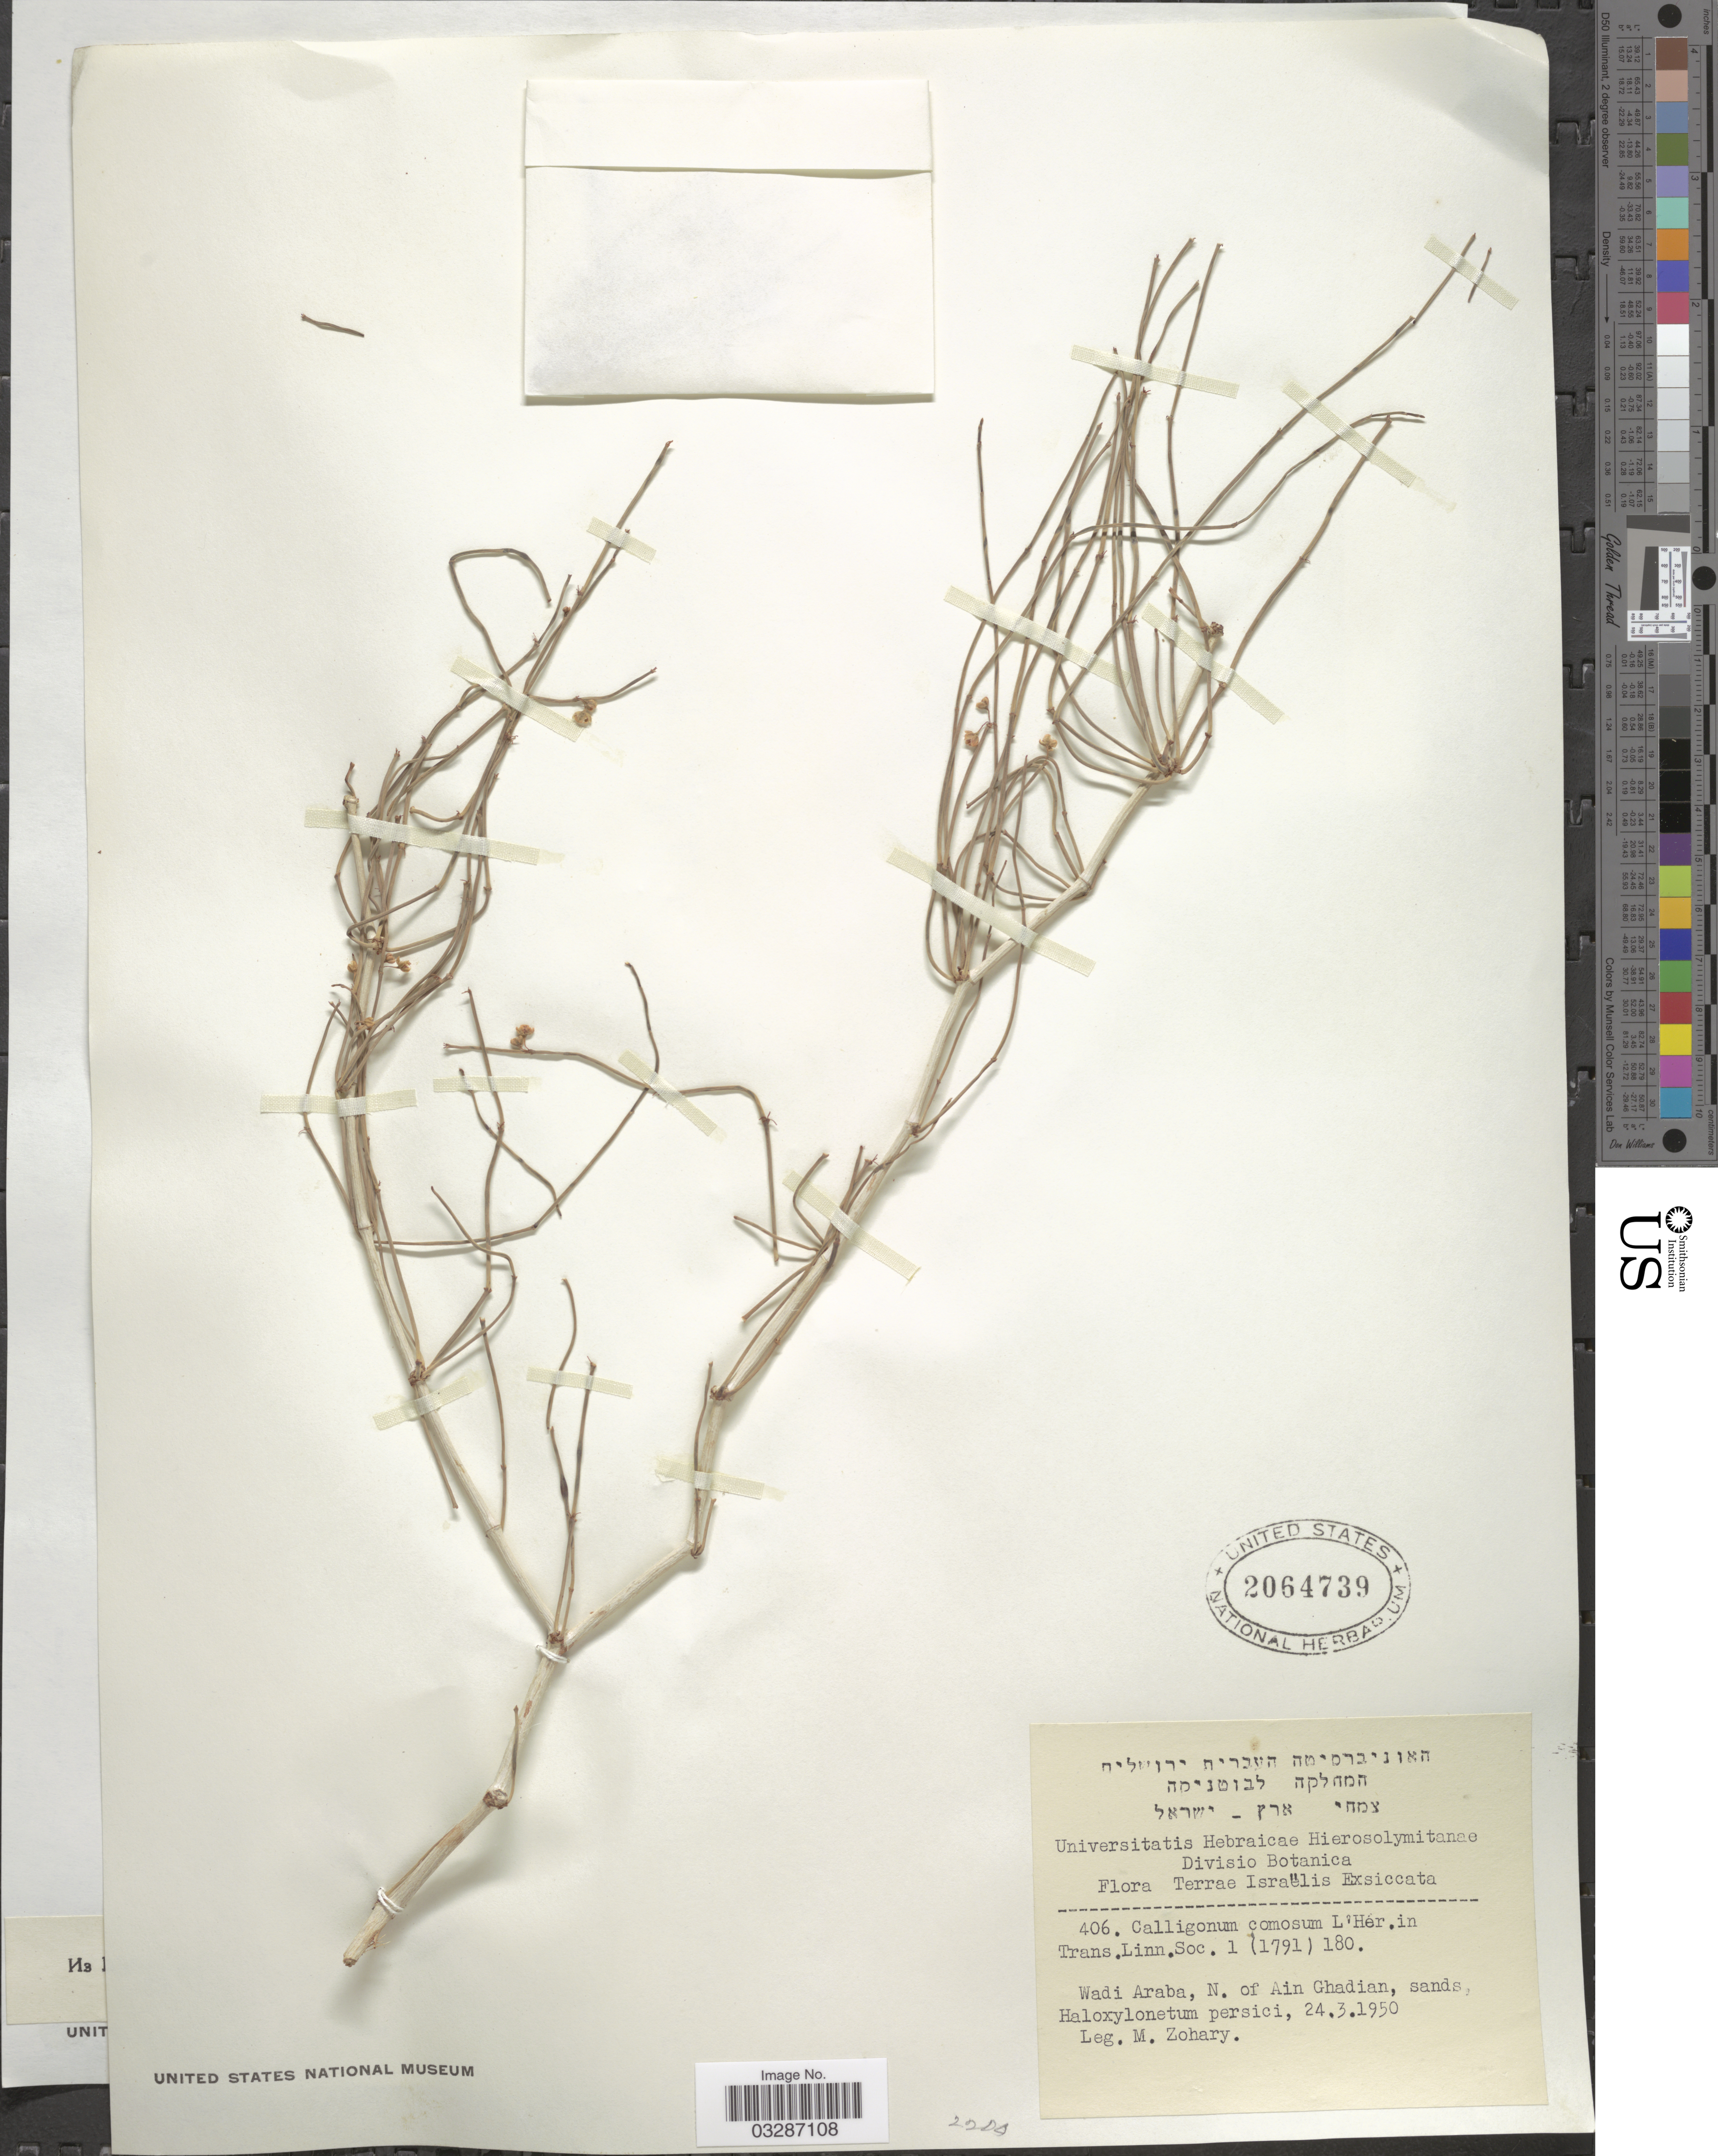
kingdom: Plantae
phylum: Tracheophyta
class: Magnoliopsida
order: Caryophyllales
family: Polygonaceae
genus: Calligonum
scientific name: Calligonum comosum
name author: L'Hér.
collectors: M. Zohary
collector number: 406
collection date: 1950-03-24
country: Israel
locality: Terrae Israëlis. Wadi Araba, N. of Ain Ghadian.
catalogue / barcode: US 2064739